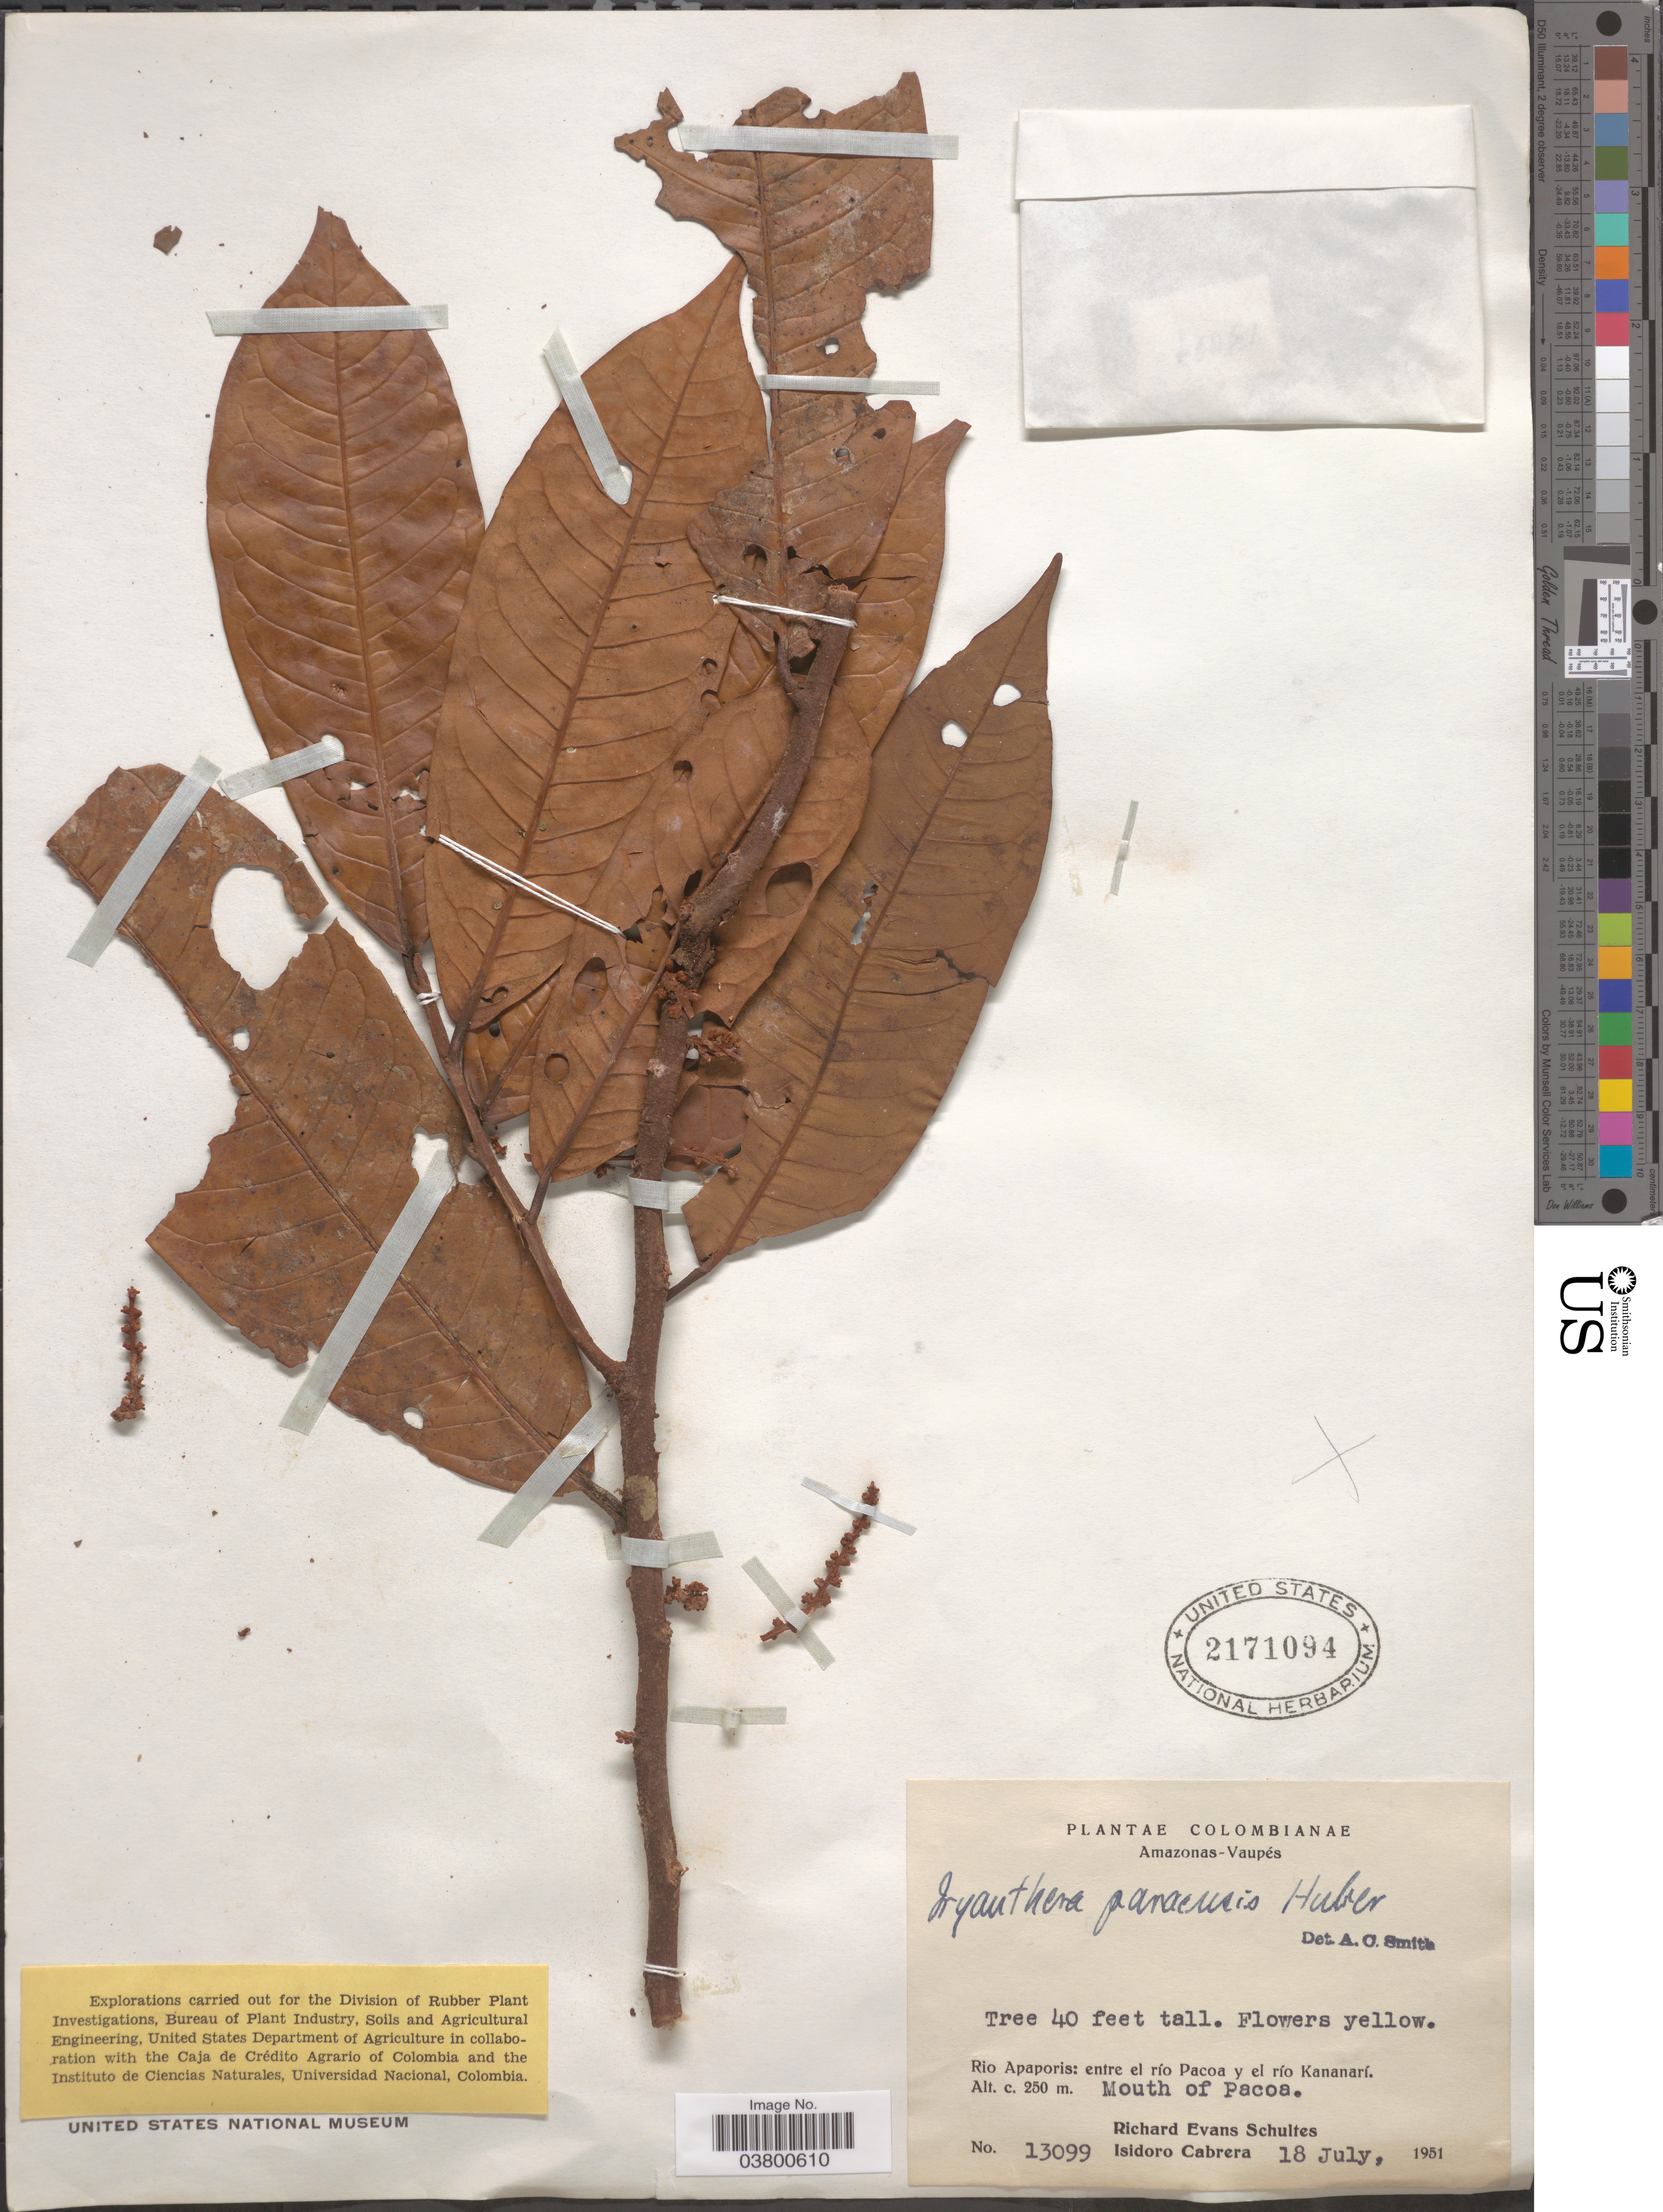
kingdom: Plantae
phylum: Tracheophyta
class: Magnoliopsida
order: Magnoliales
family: Myristicaceae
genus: Iryanthera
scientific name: Iryanthera paraensis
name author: Huber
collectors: R. E. Schultes & I. Cabrera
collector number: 13099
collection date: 1951-07-18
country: Colombia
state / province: Vaupés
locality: Amazonas-Vaupés. Rio Apaporis: entre el río Pacoa y el río Kananarí. Mouth of Pacoa.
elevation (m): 250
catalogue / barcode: US 2171094